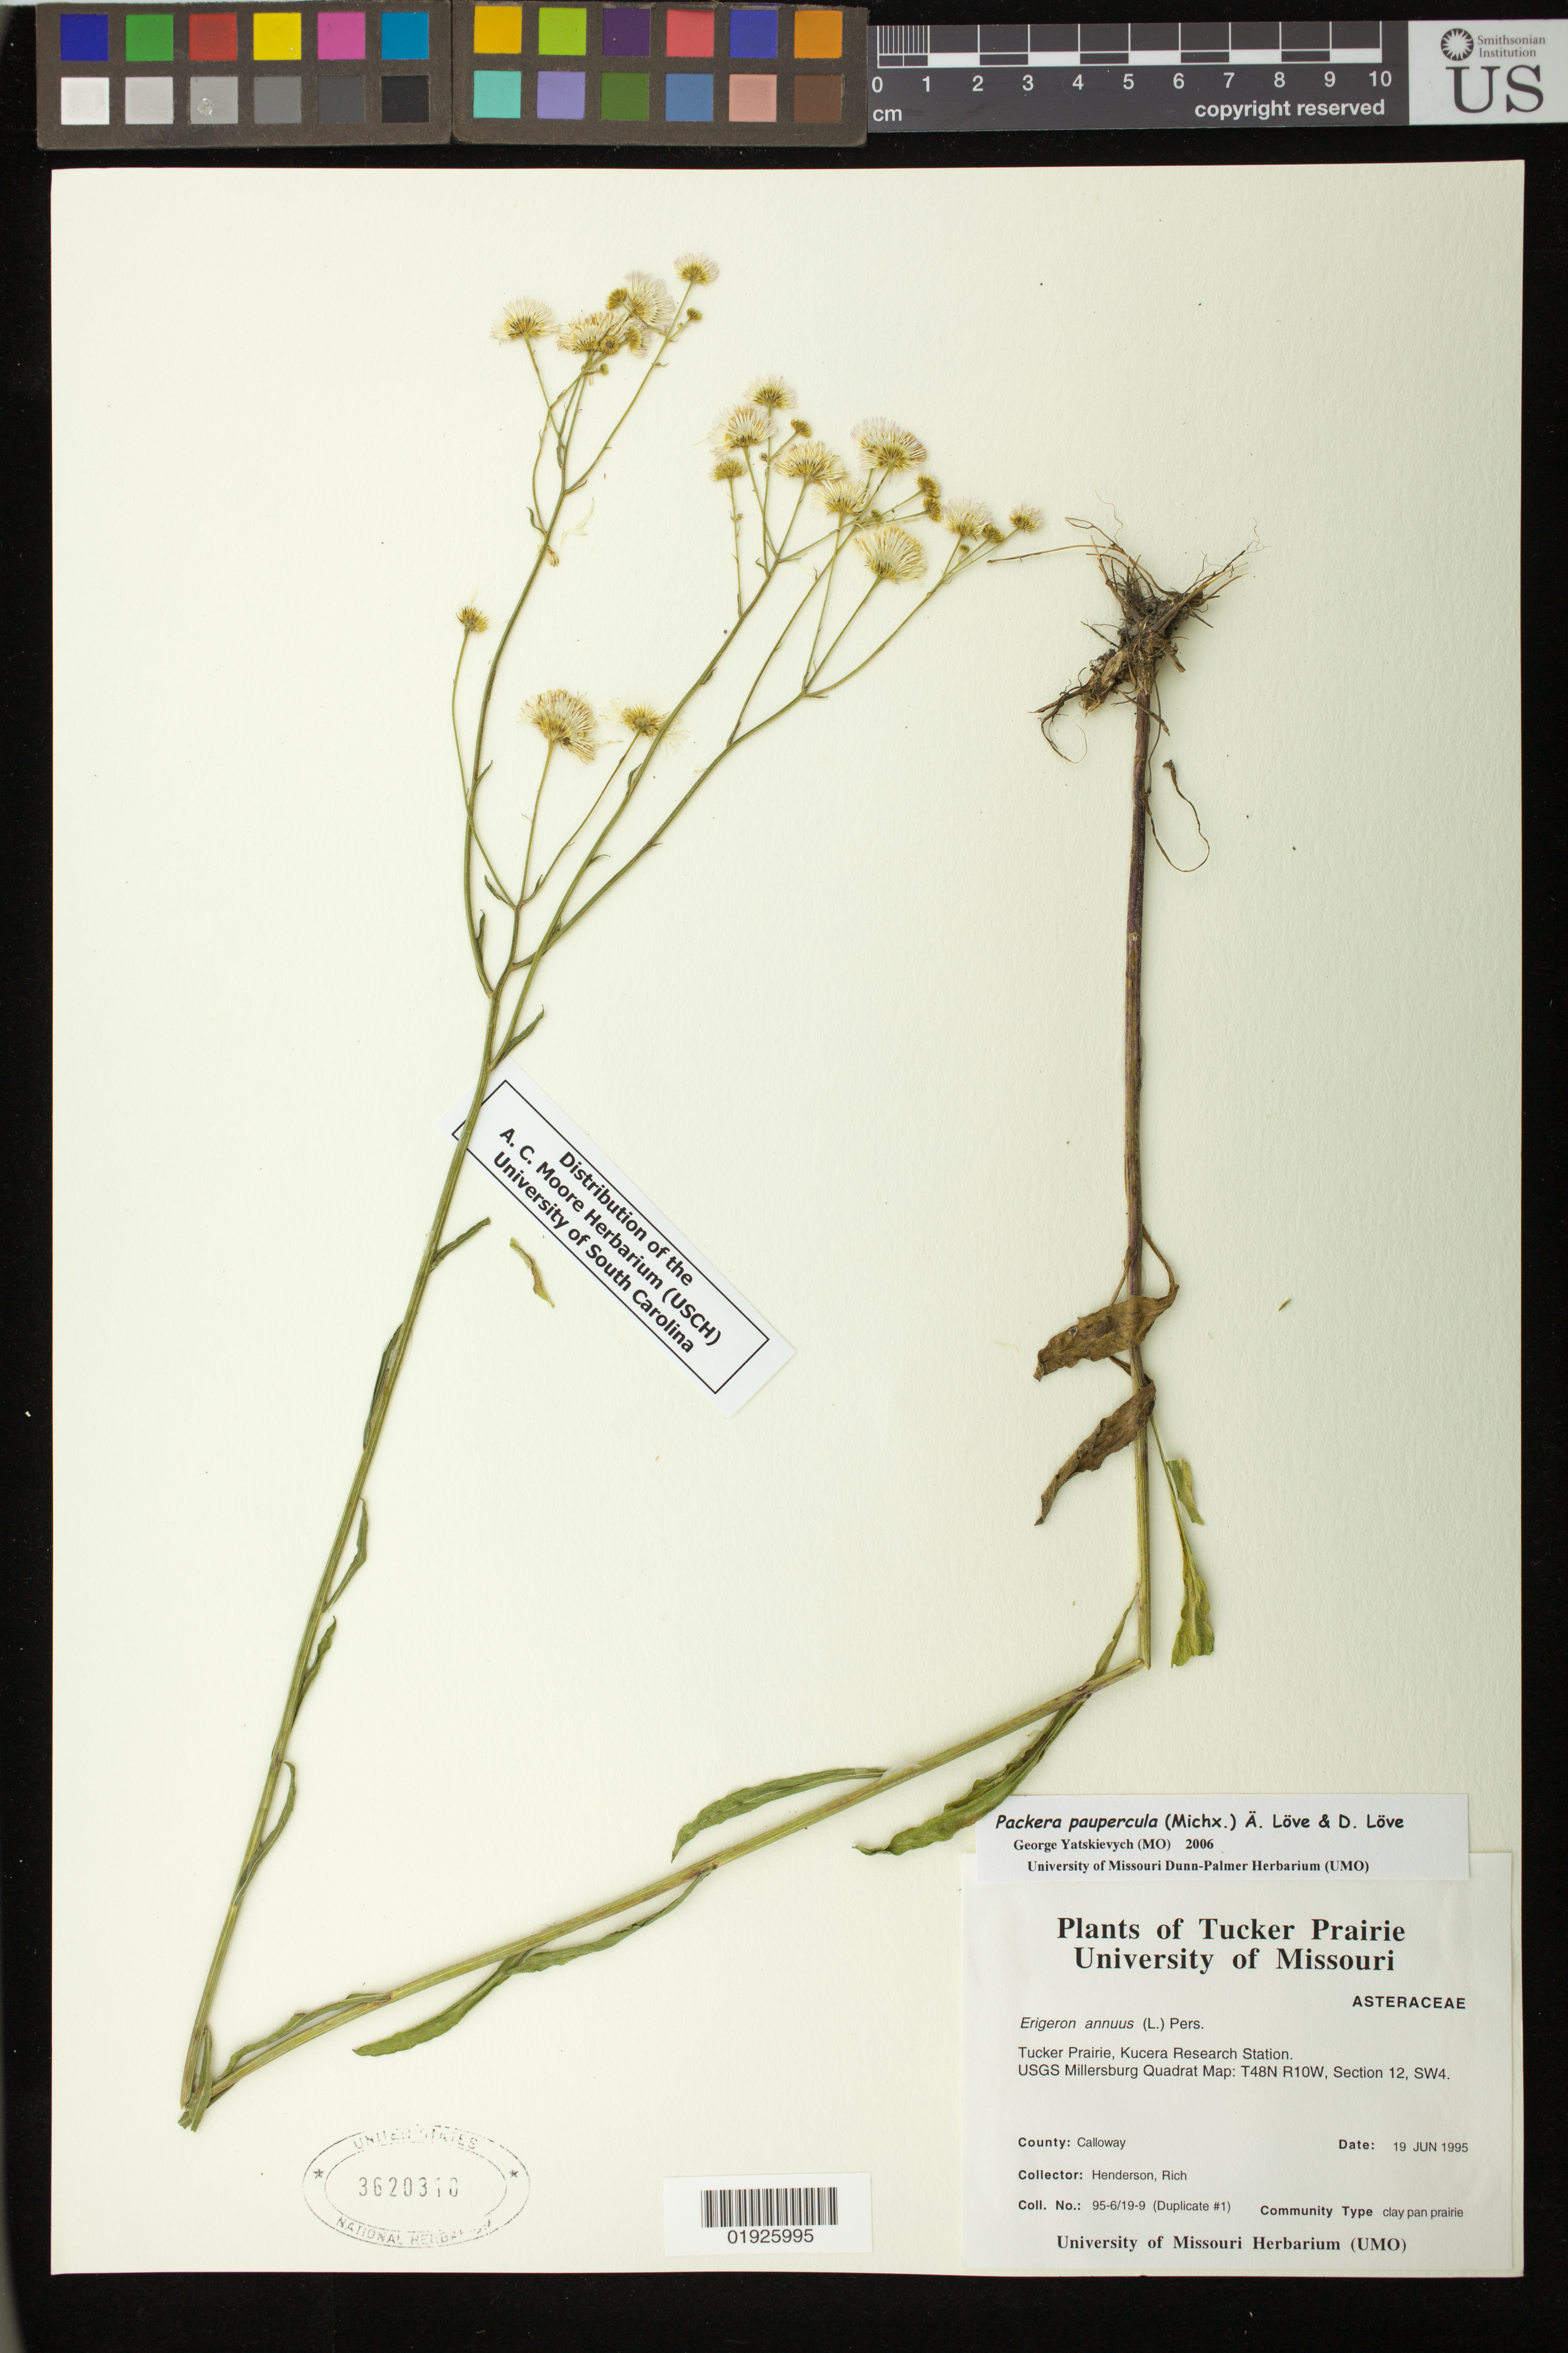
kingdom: Plantae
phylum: Tracheophyta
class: Magnoliopsida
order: Asterales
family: Asteraceae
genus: Packera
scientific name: Packera paupercula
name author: (Michx.) Á. Löve & D. Löve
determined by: Yatskievych, G.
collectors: R. Henderson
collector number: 95-6/19-9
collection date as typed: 19 Jun 1995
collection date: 1995-06-19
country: United States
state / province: Missouri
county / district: Callaway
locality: Tucker Prairie, Kucera Research Station. T48N R10W, Section 12, SW4.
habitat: Clay pan prairie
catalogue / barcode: US 3620310